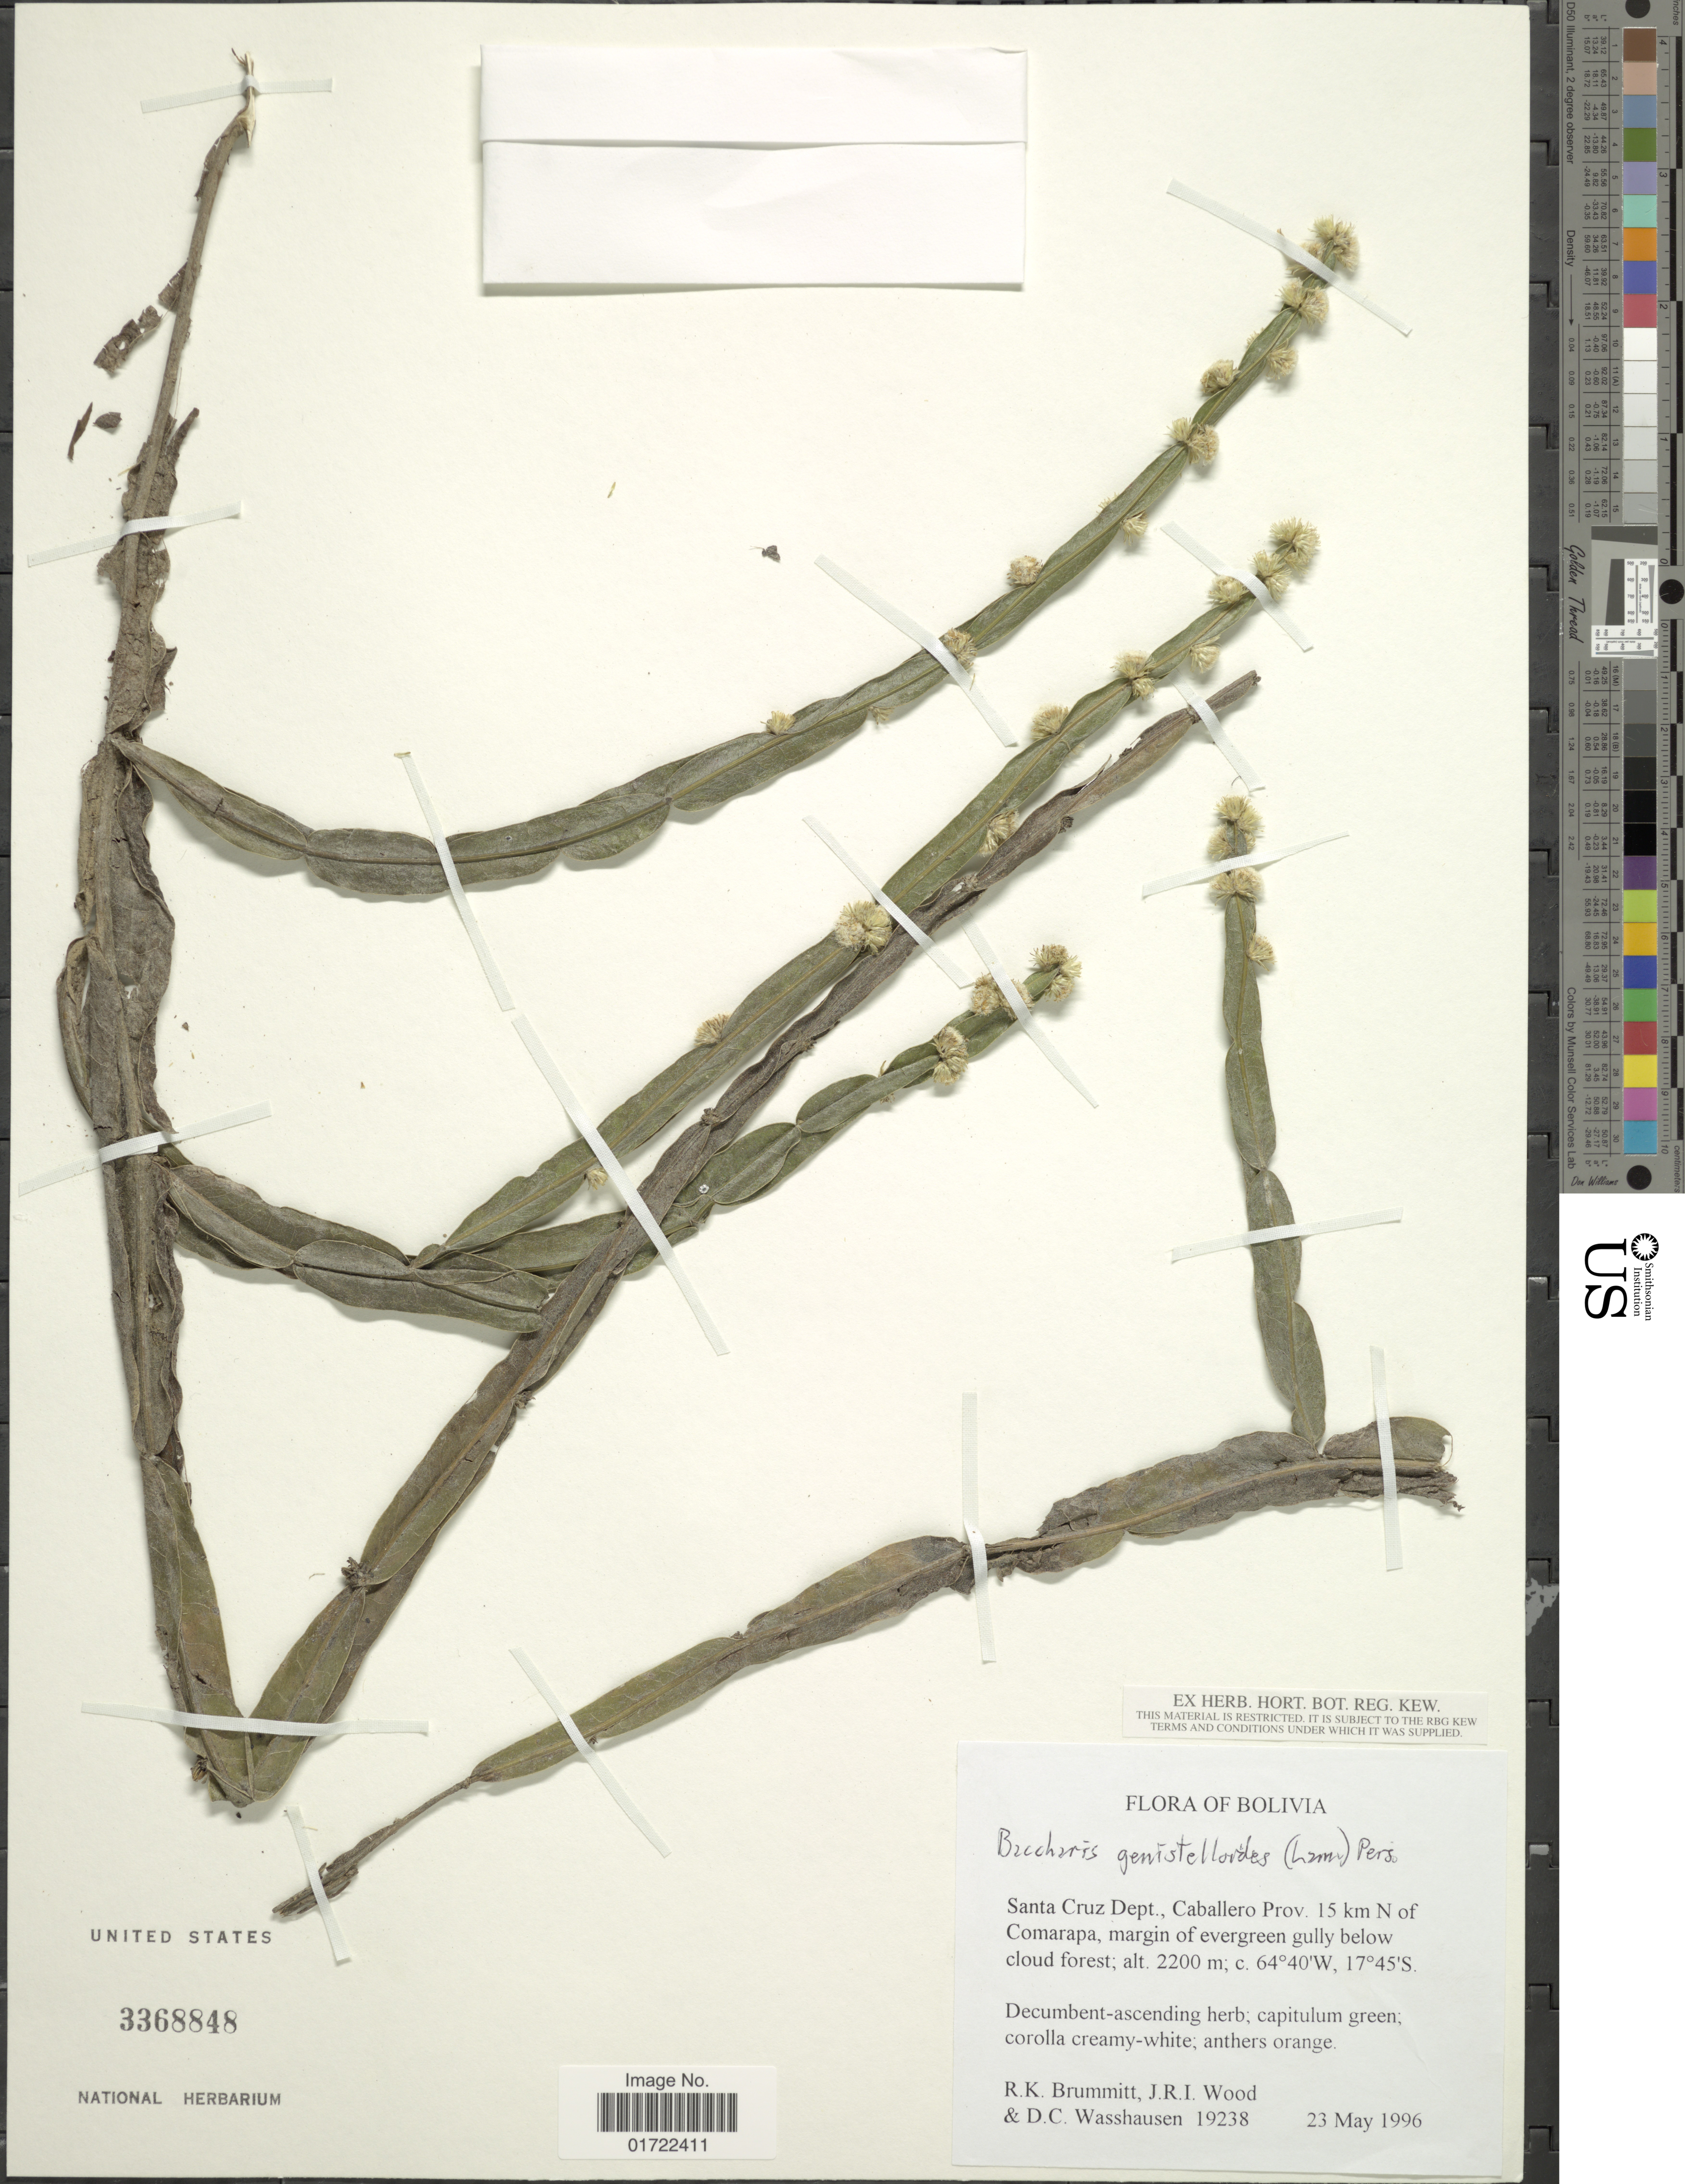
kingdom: Plantae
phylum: Tracheophyta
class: Magnoliopsida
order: Asterales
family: Asteraceae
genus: Baccharis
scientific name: Baccharis genistelloides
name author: (Lam.) Pers.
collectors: R. K. Brummitt, J. R. I. Wood & D. C. Wasshausen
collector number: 19238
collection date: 1996-05-23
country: Bolivia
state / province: Santa Cruz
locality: Caballero Prov., 15 km N of Comarapa, margin of evergreen gully below cloud forest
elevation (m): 2200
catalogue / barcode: US 3368848